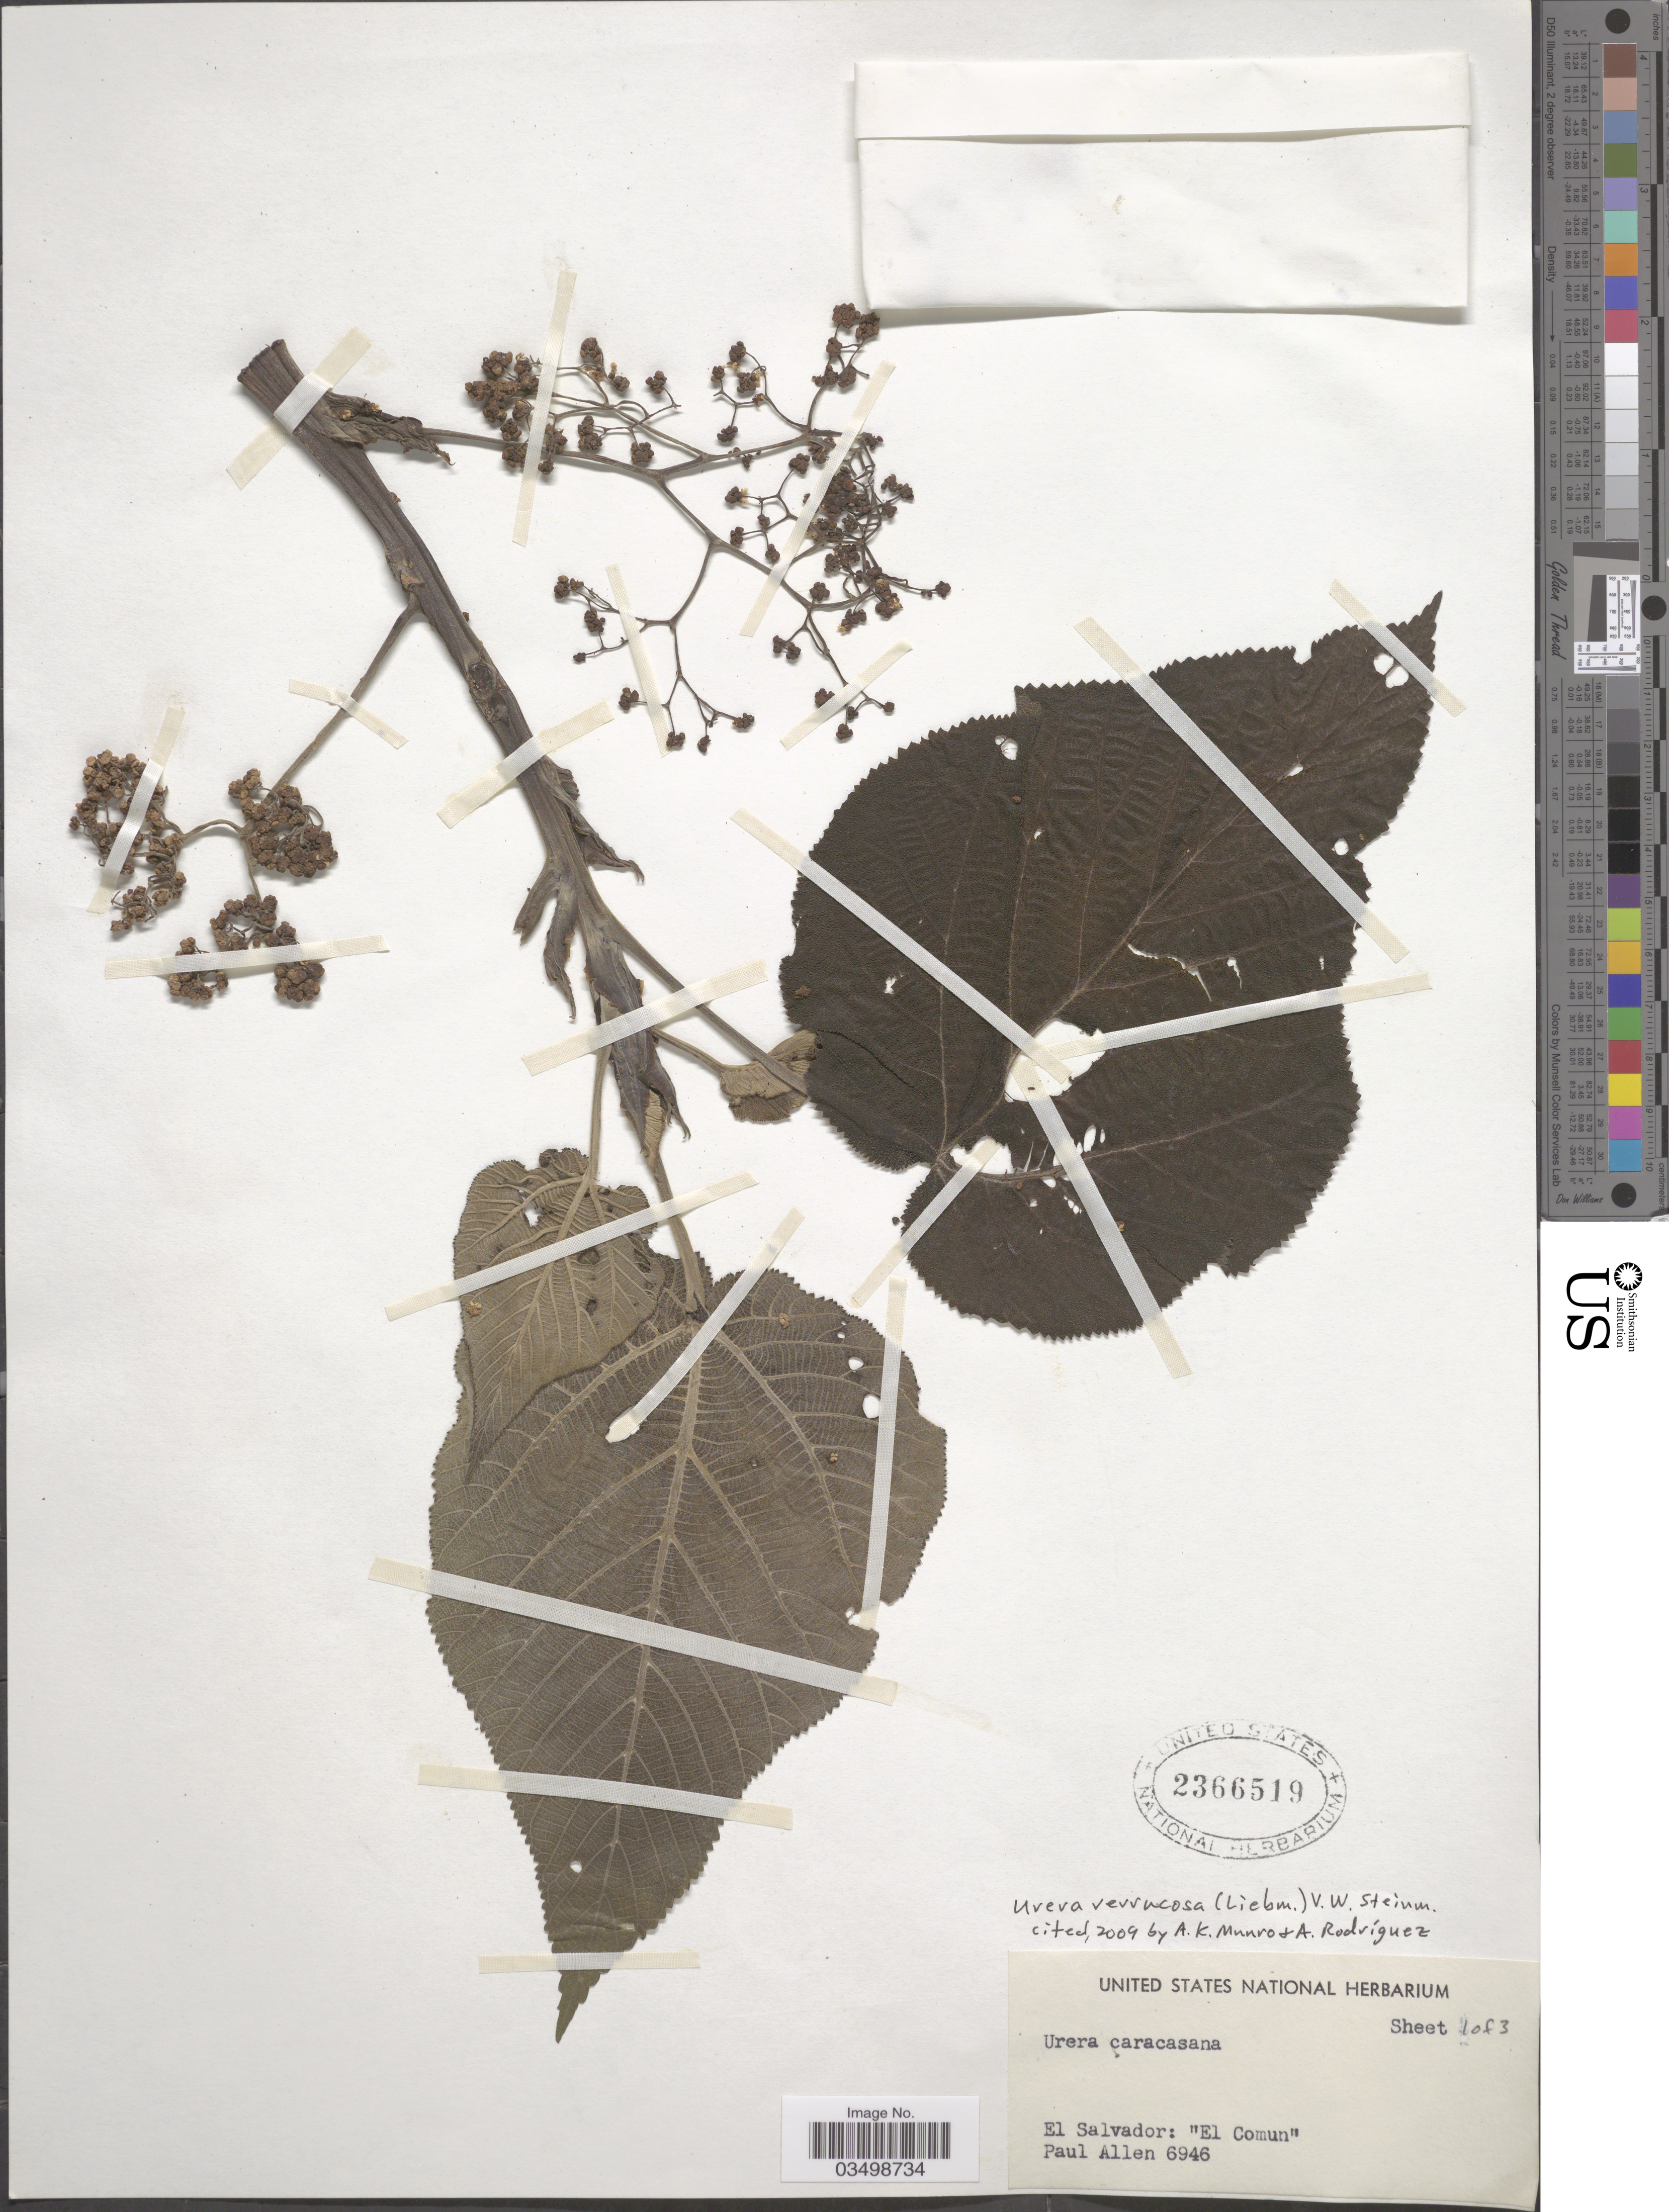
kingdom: Plantae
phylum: Tracheophyta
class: Magnoliopsida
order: Rosales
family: Urticaceae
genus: Urera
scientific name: Urera verrucosa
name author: (Liebm.) V.W. Steinm.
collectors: P. H. Allen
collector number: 6946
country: El Salvador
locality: El Comun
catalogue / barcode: US 2366519